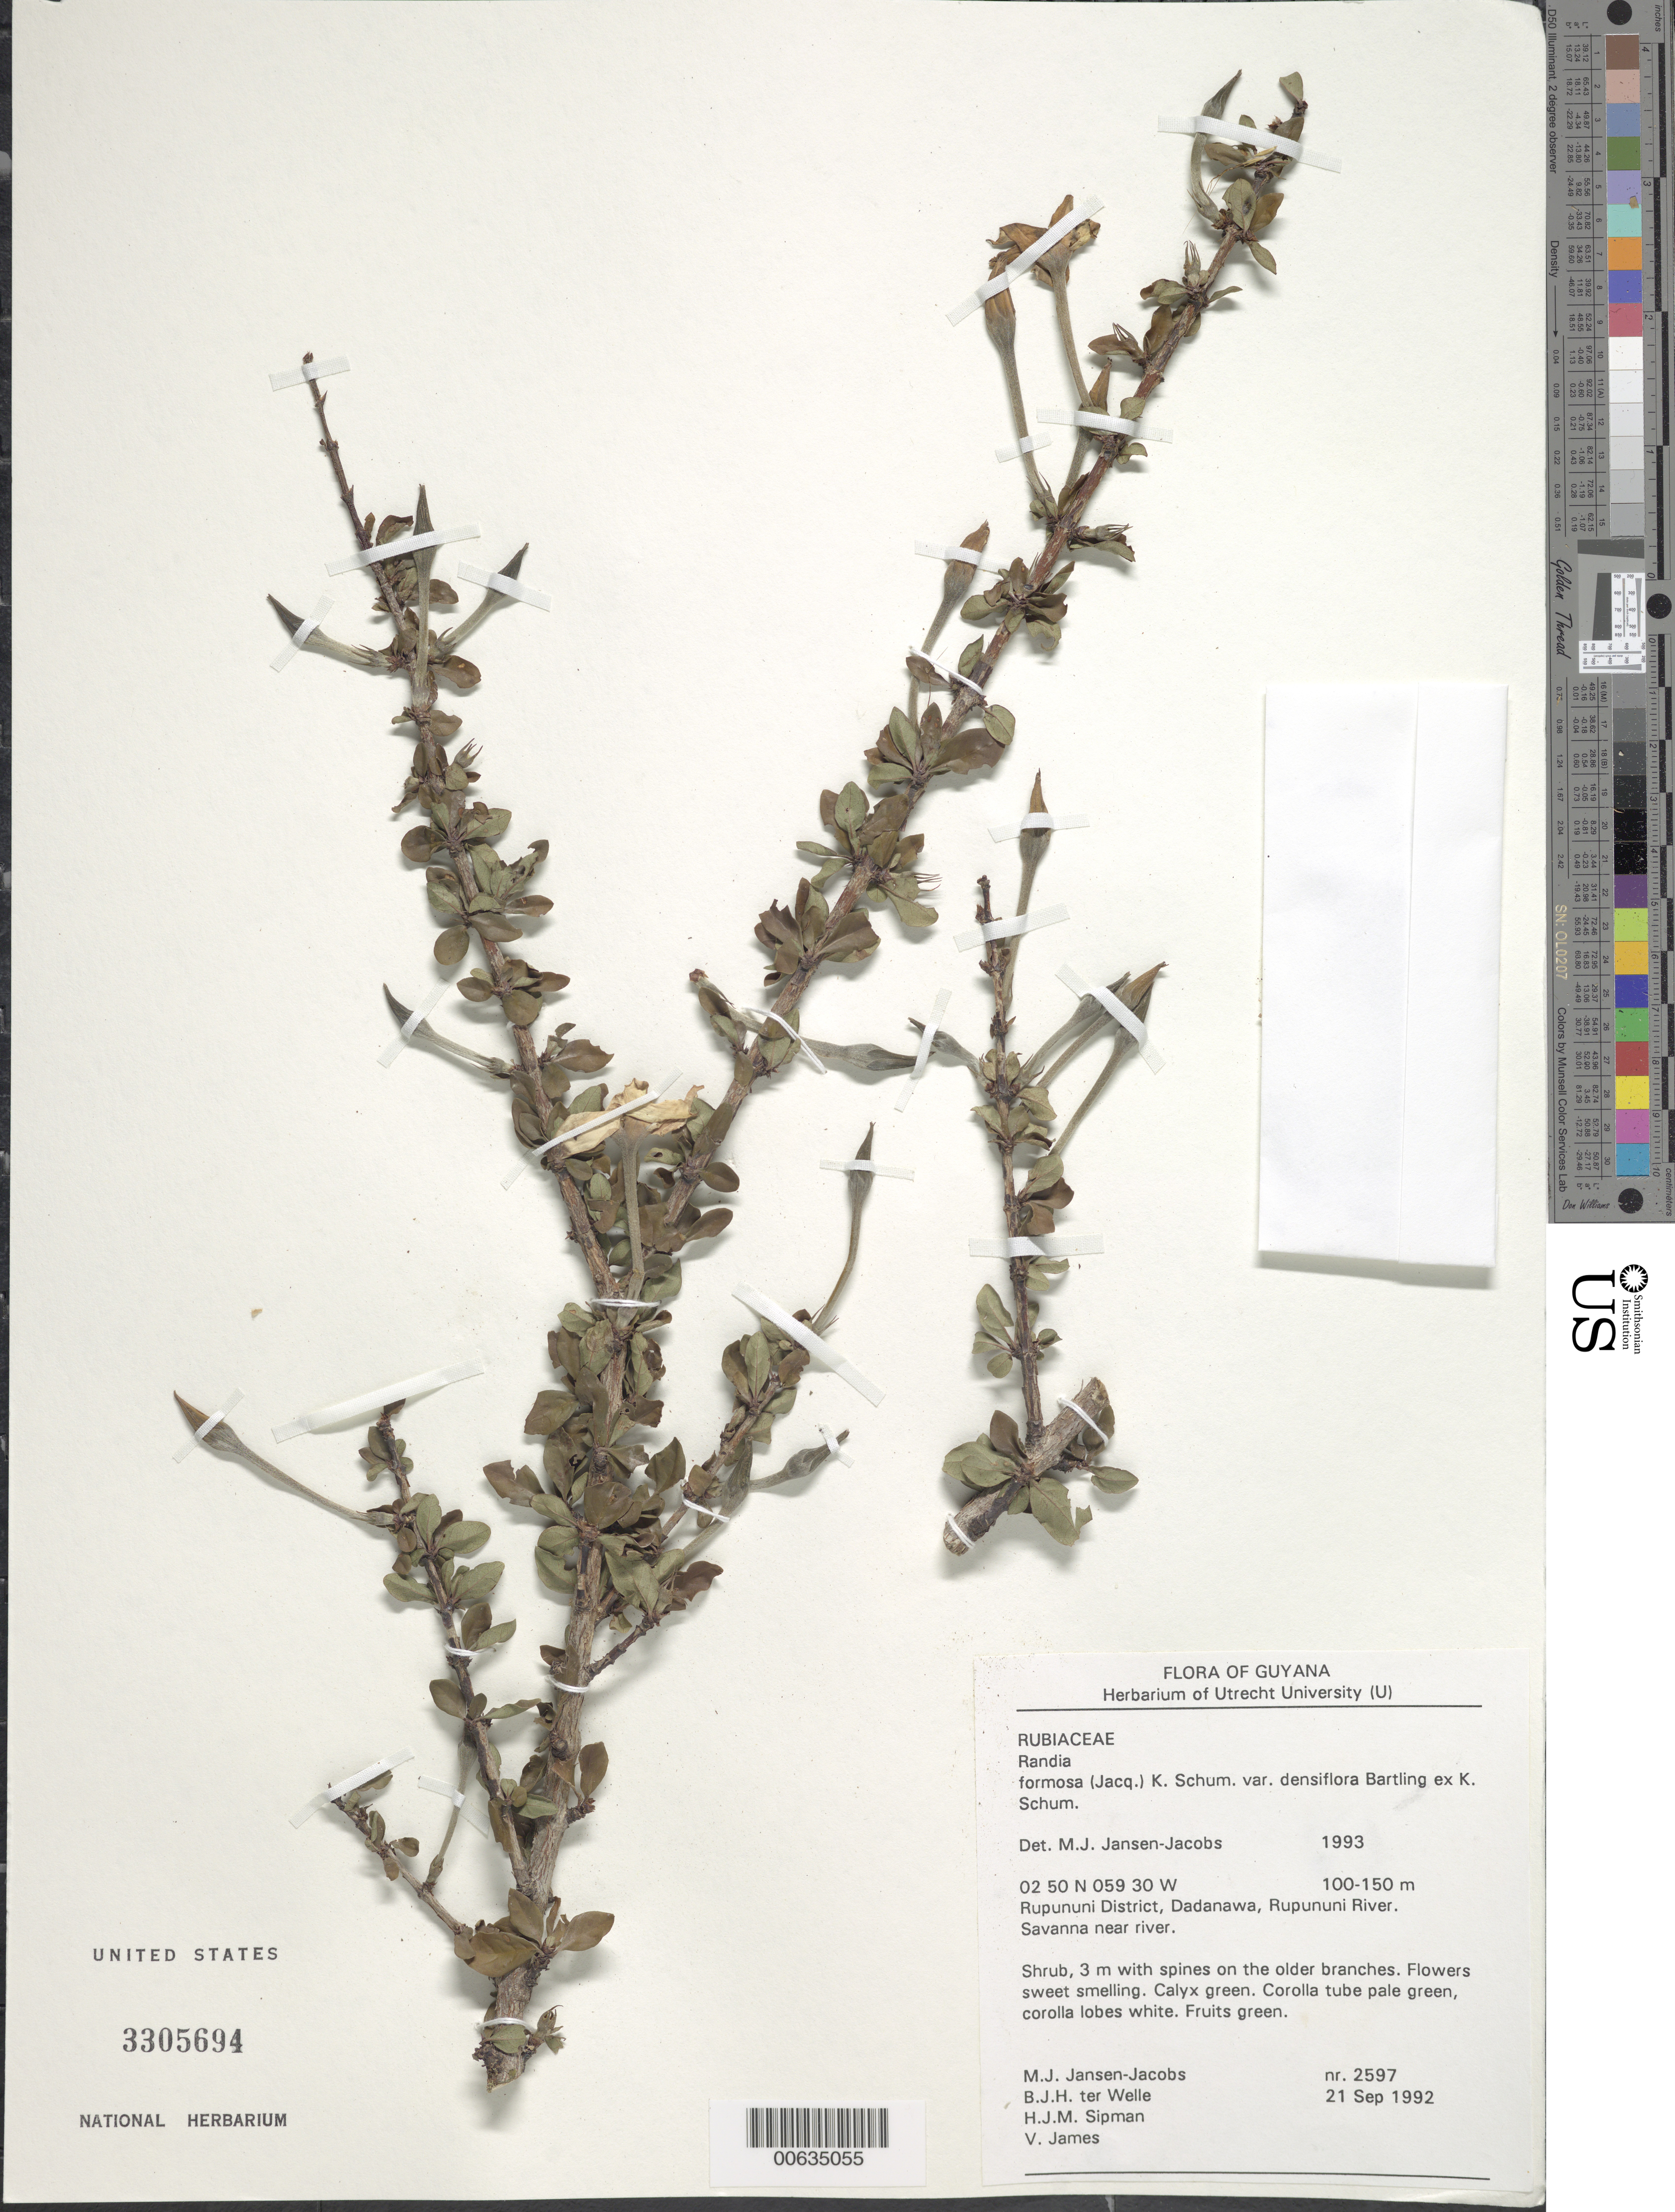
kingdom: Plantae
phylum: Tracheophyta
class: Magnoliopsida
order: Gentianales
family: Rubiaceae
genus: Rosenbergiodendron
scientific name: Rosenbergiodendron formosum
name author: (Jacq.) Fagerl.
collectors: M. J. Jansen-Jacobs, B. ter Welle, H. J. M. Sipman & V. James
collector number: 2597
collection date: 1992-09-21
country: Guyana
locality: Rupununi District, Dadanawa, Rupununi River, Savanna near river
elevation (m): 100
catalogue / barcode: US 3305694